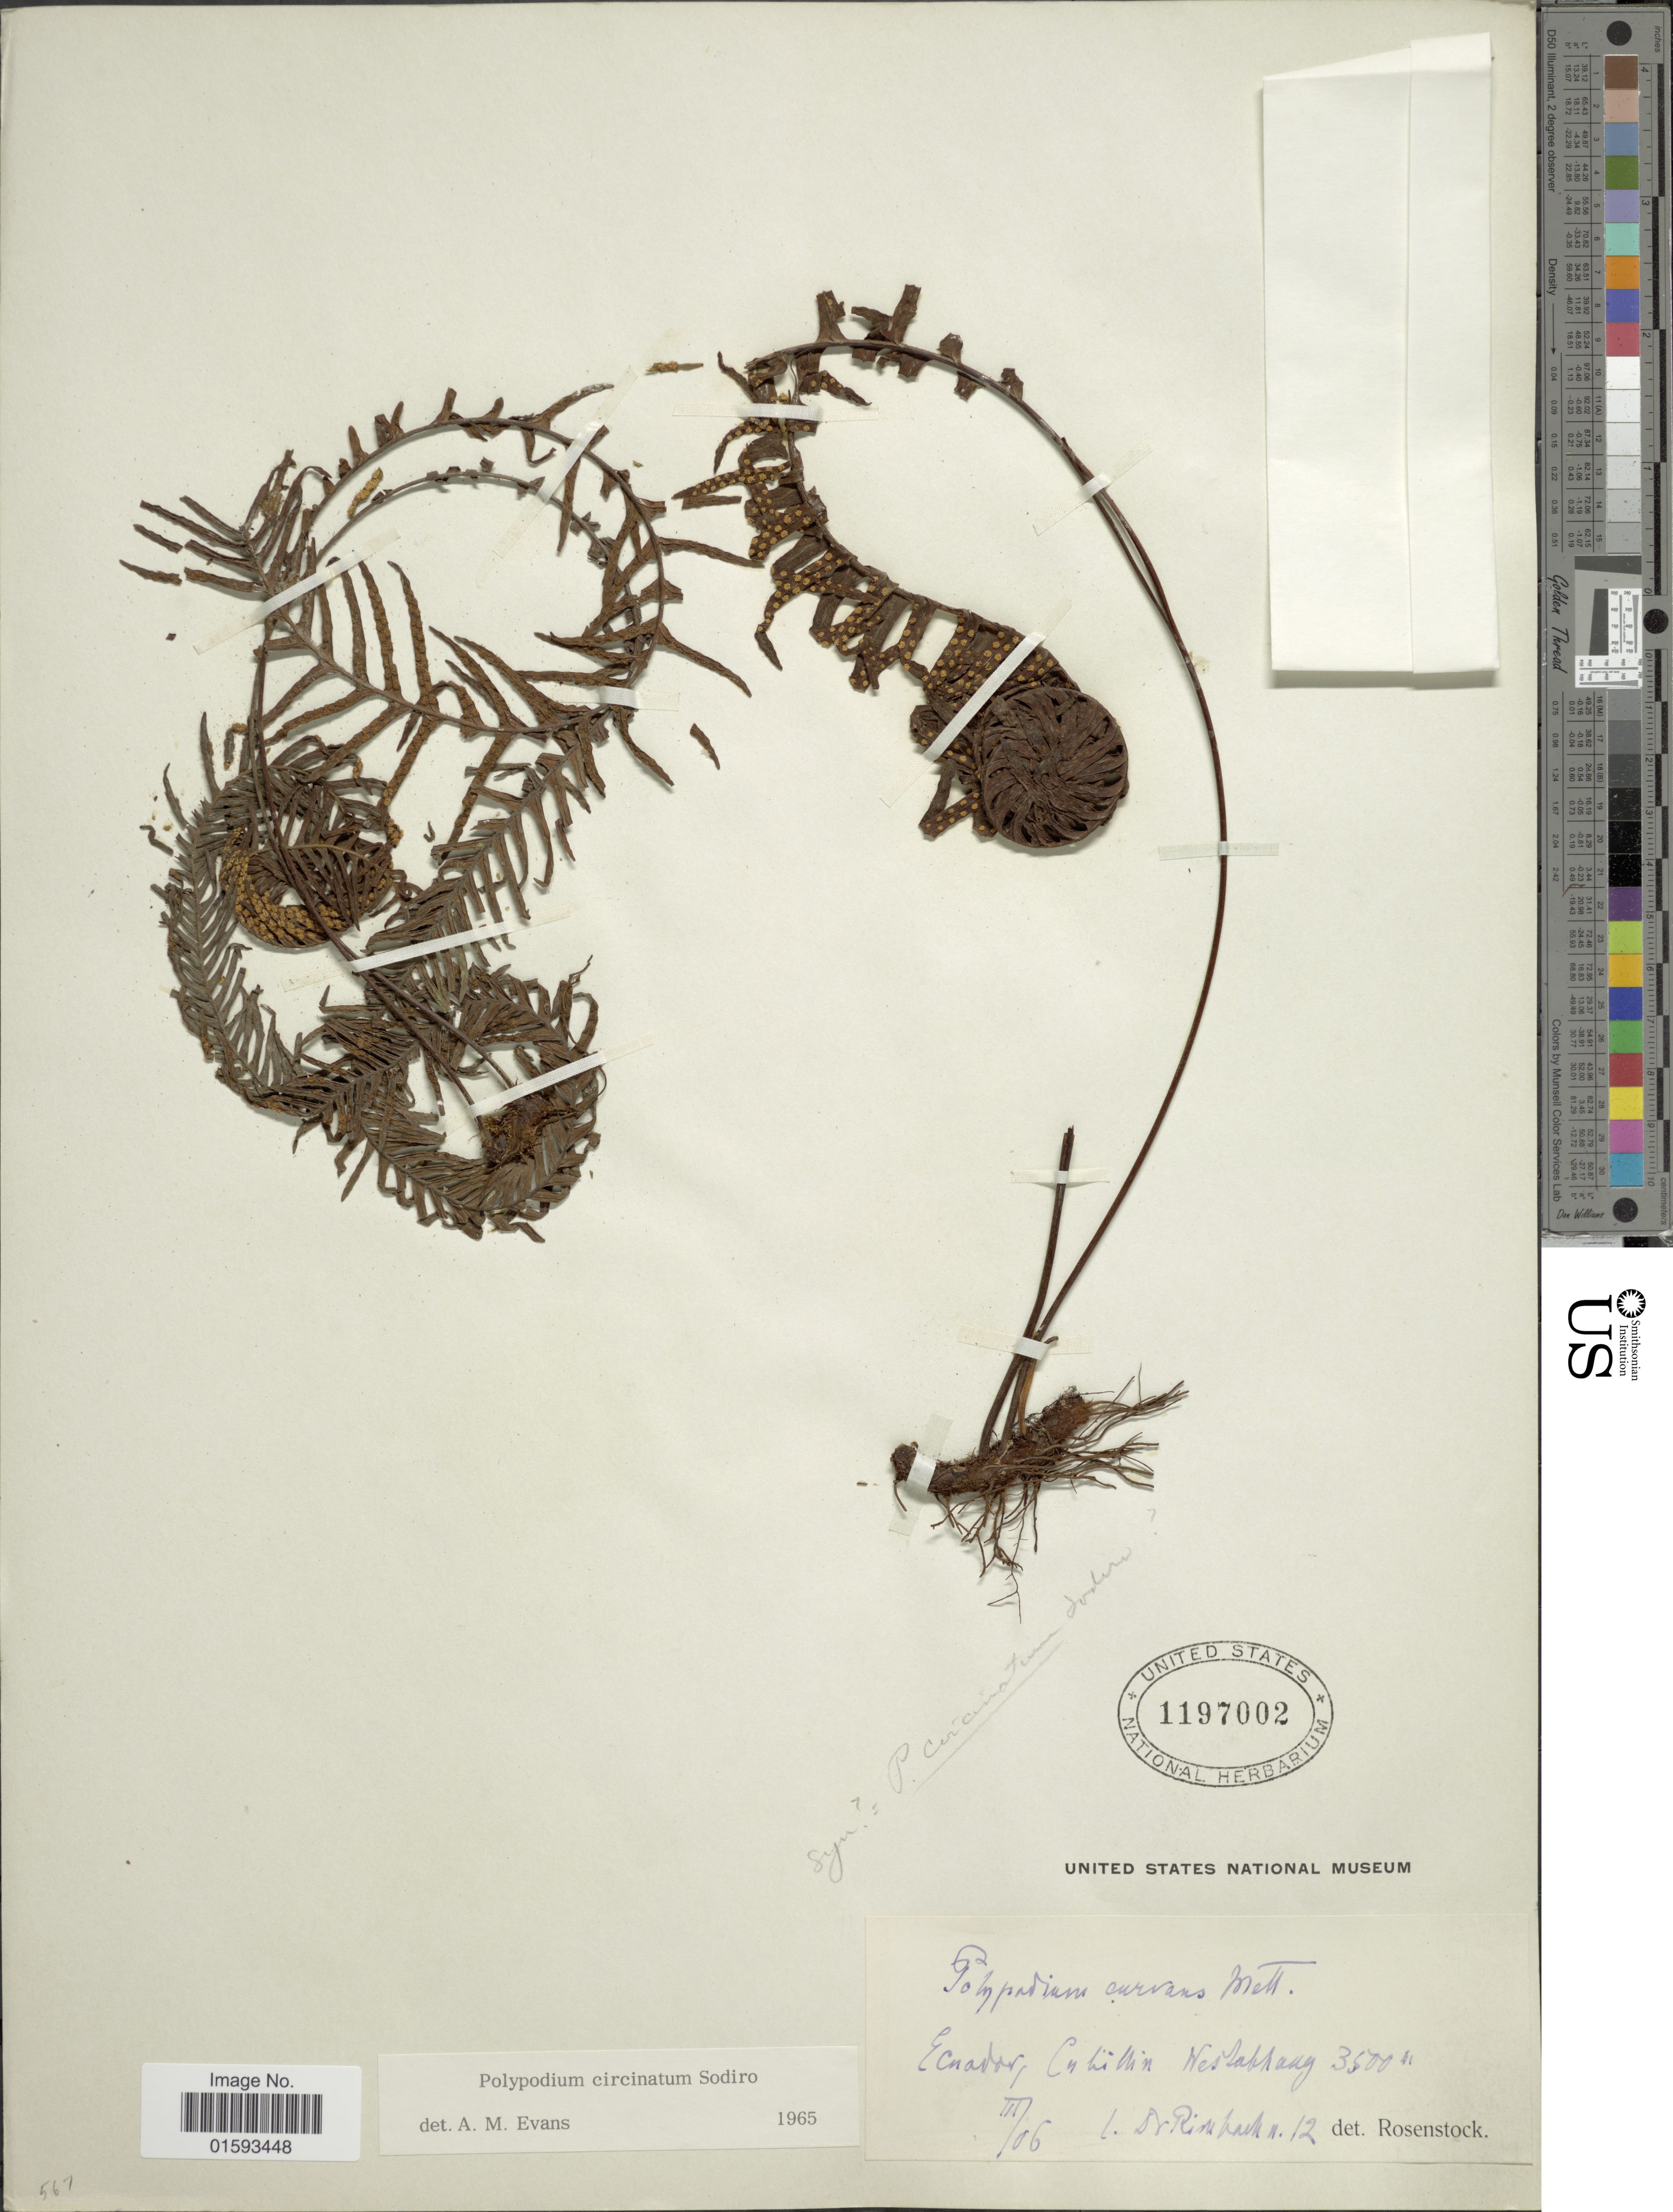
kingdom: Plantae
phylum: Tracheophyta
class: Polypodiopsida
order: Polypodiales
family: Polypodiaceae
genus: Pecluma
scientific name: Pecluma curvans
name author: (Mett.) Price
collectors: Rimbach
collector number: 12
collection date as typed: Transcribed d/m/y: /3/6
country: Ecuador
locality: Cubillin Westabhang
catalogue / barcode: US 1197002